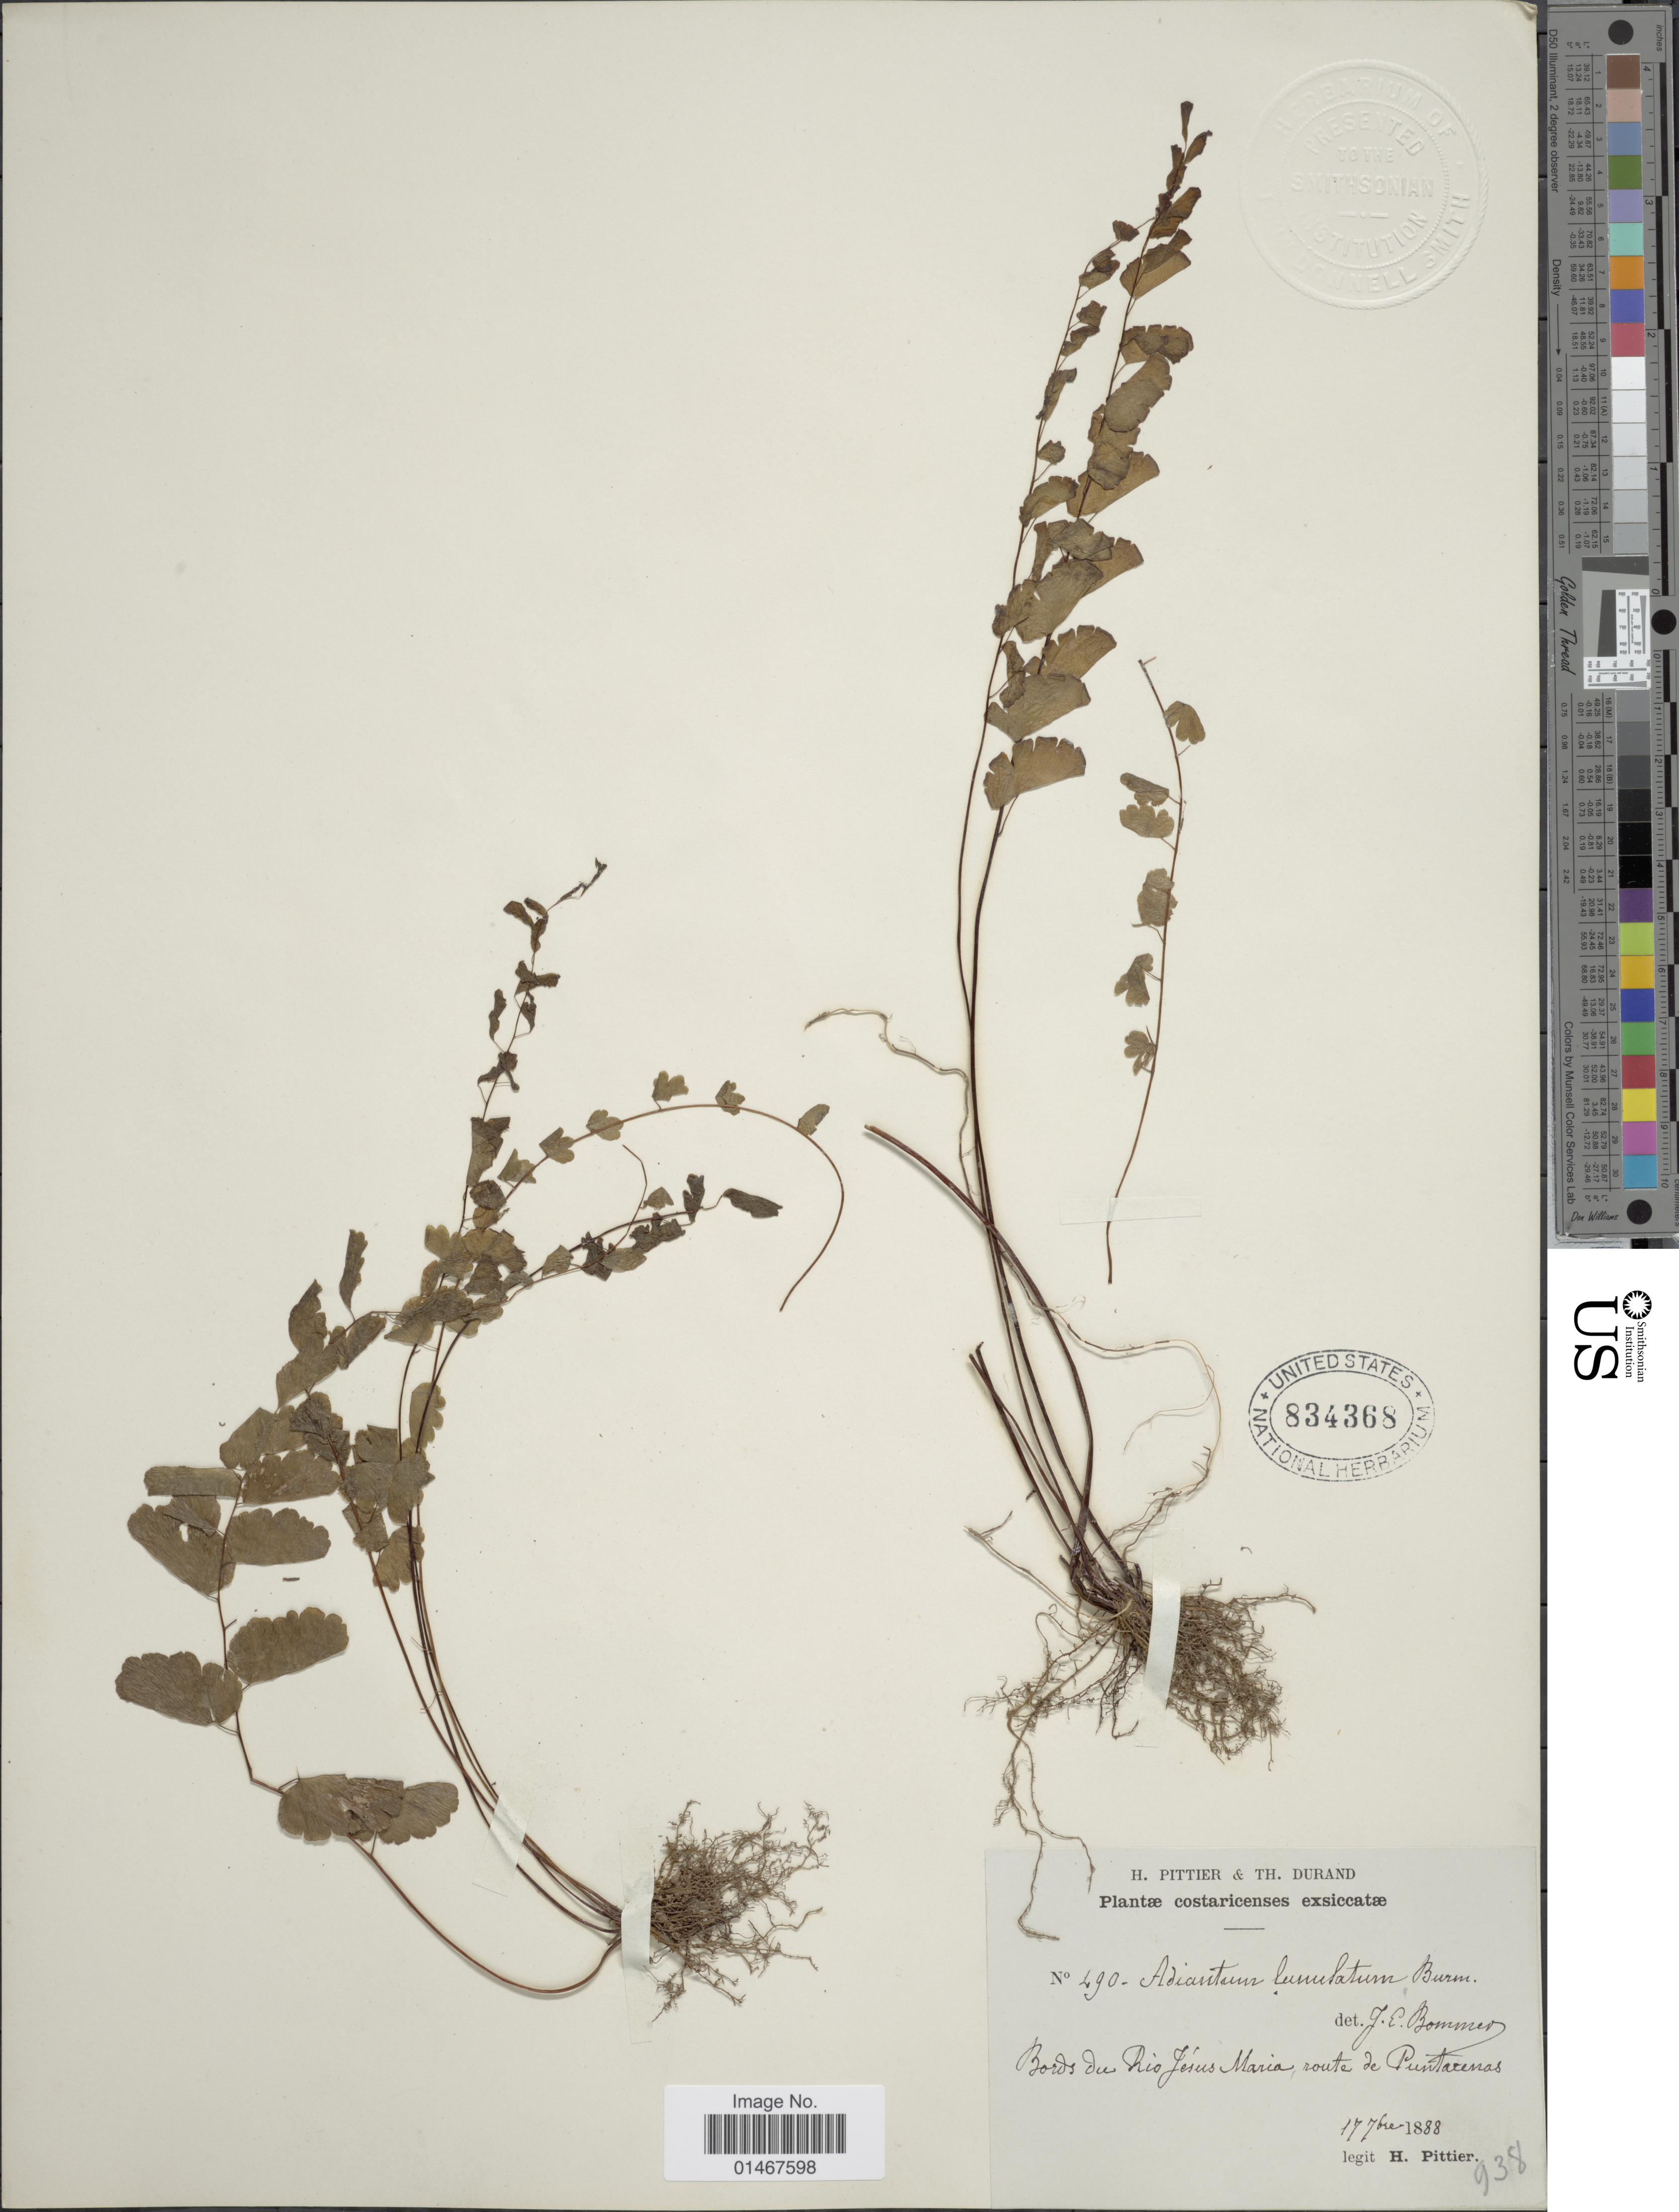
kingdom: Plantae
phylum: Tracheophyta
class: Polypodiopsida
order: Polypodiales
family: Pteridaceae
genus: Adiantum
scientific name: Adiantum philippense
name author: L.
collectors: H. F. Pittier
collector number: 490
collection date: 1888-09-17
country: Costa Rica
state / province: Puntarenas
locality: Plantae costaricenses. Bord du Rio Jesus Maria, route de Puntarenas.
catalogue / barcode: US 834368